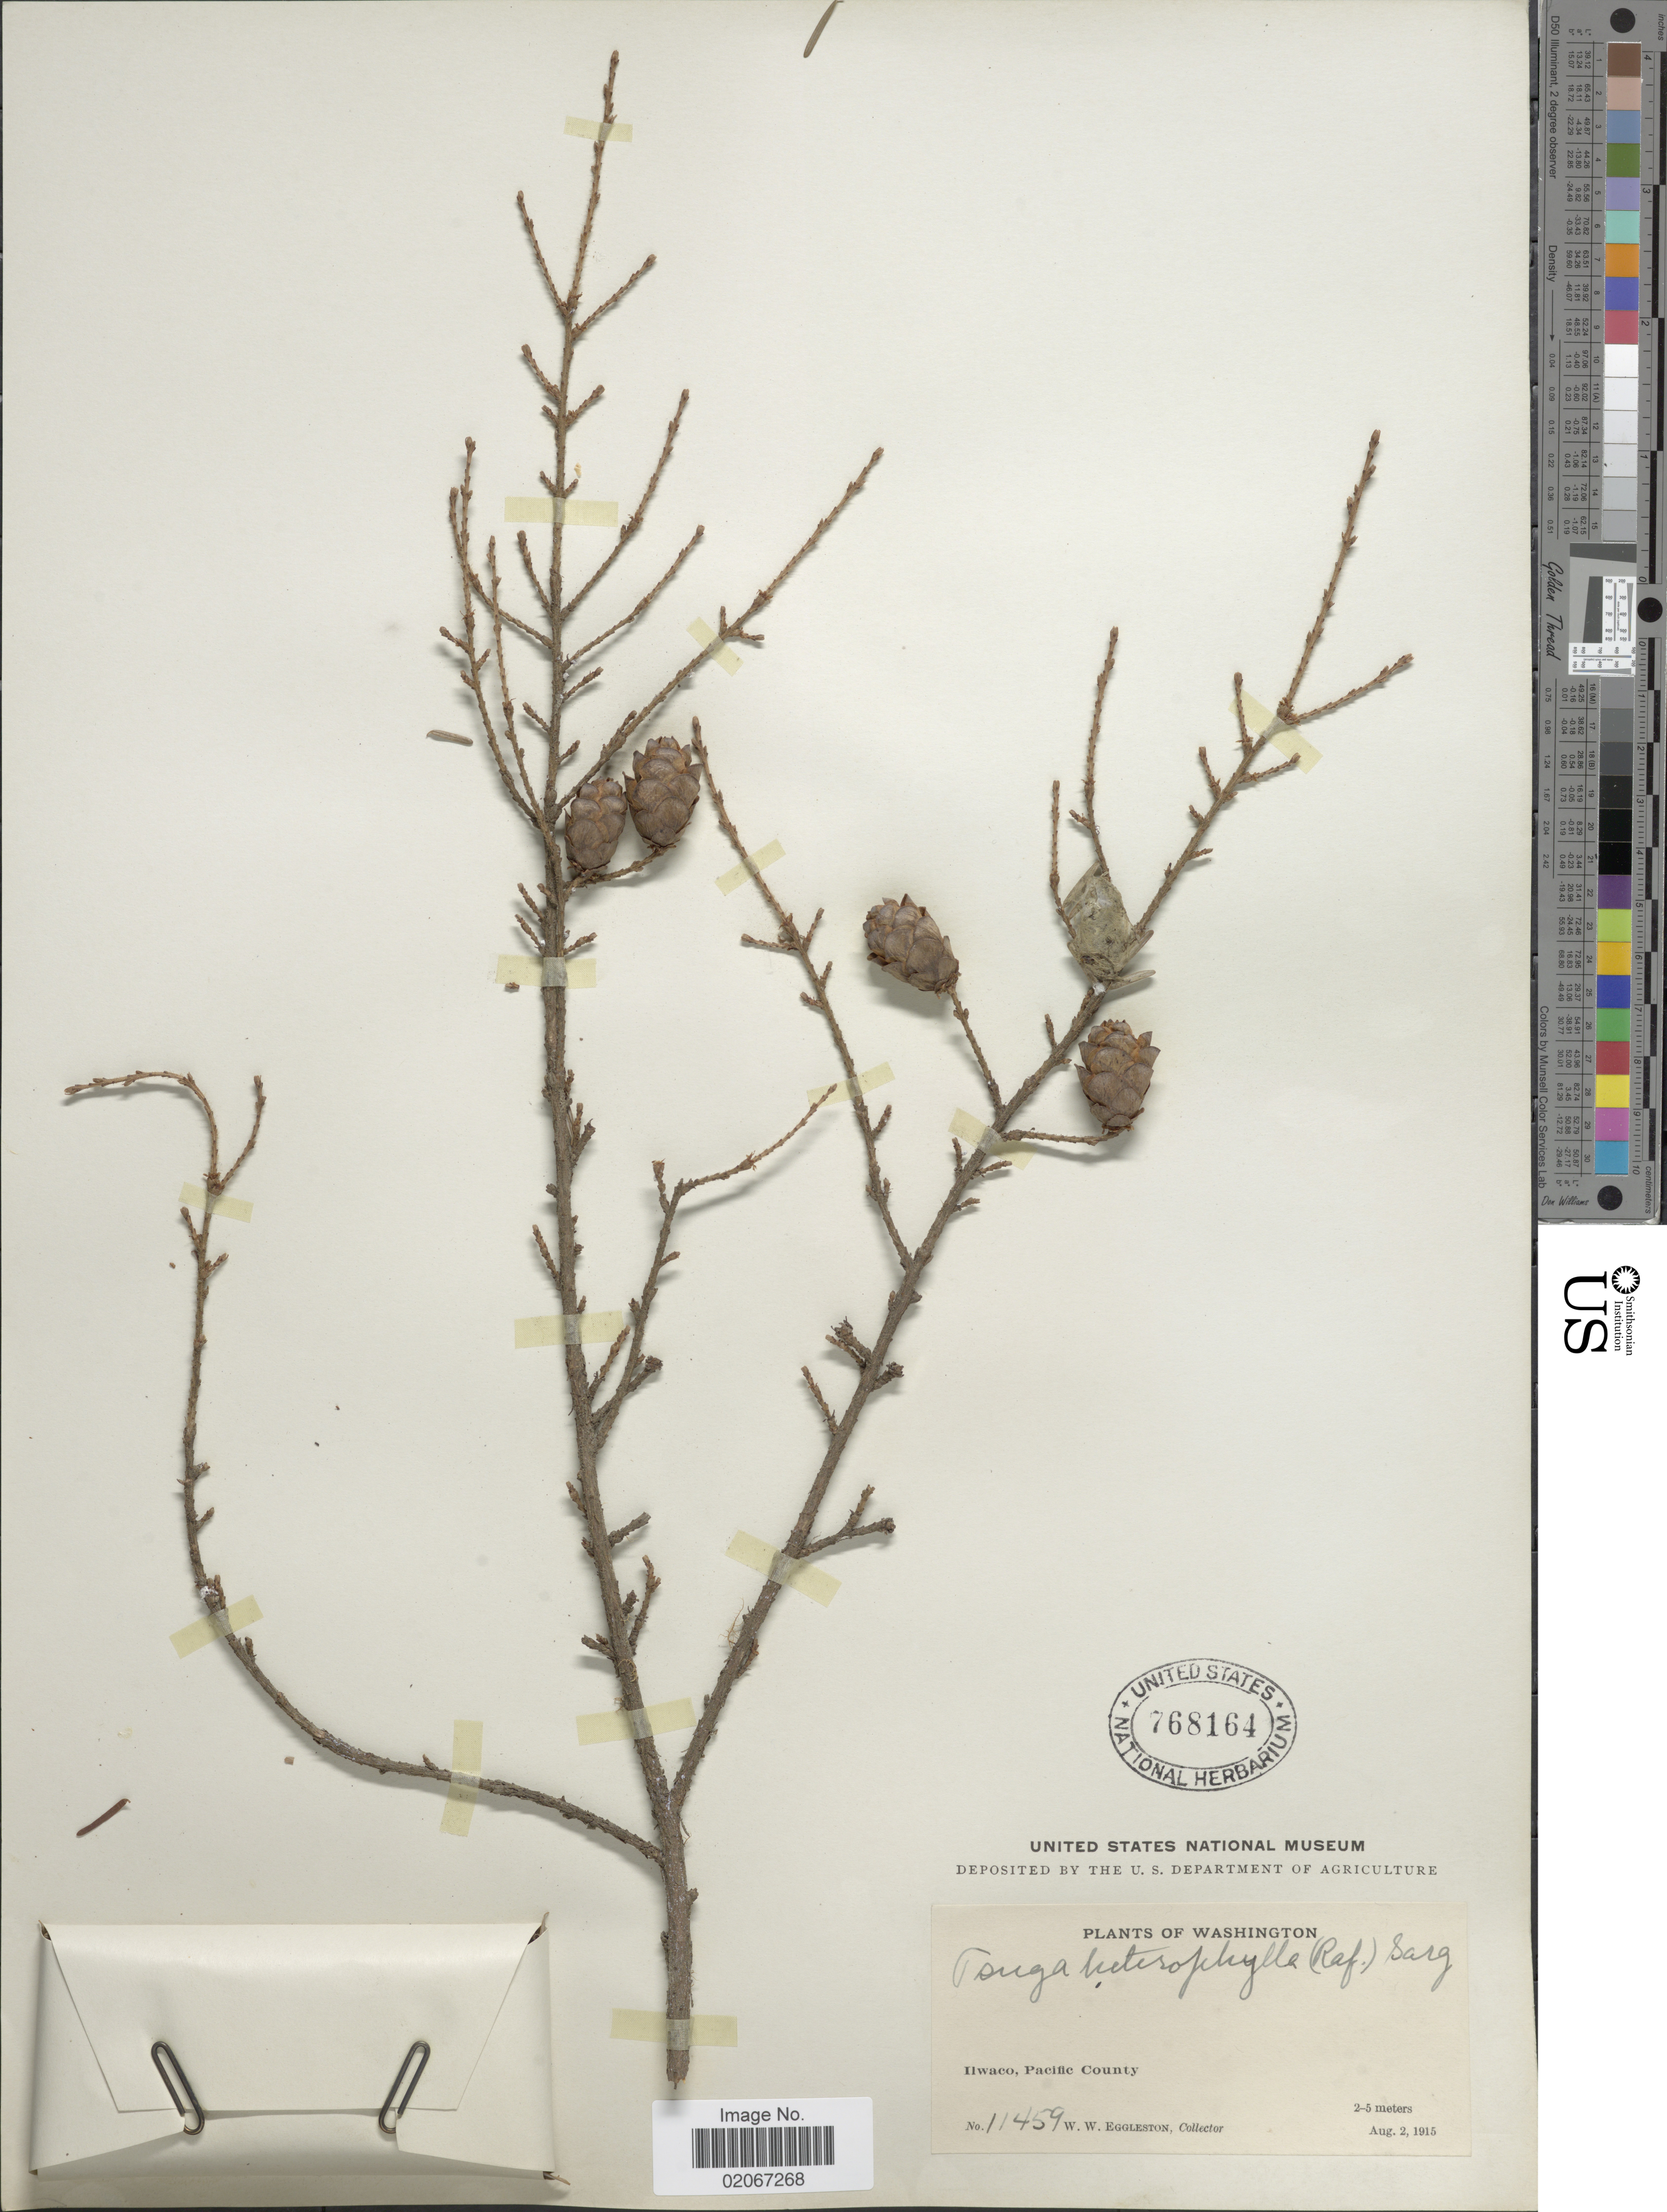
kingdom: Plantae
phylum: Tracheophyta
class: Pinopsida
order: Pinales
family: Pinaceae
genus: Tsuga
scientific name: Tsuga heterophylla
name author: (Raf.) Sarg.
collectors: W. W. Eggleston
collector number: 11459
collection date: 1915-08-02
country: United States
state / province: Washington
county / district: Pacific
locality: Ilwaco, Pacific County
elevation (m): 2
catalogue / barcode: US 768164